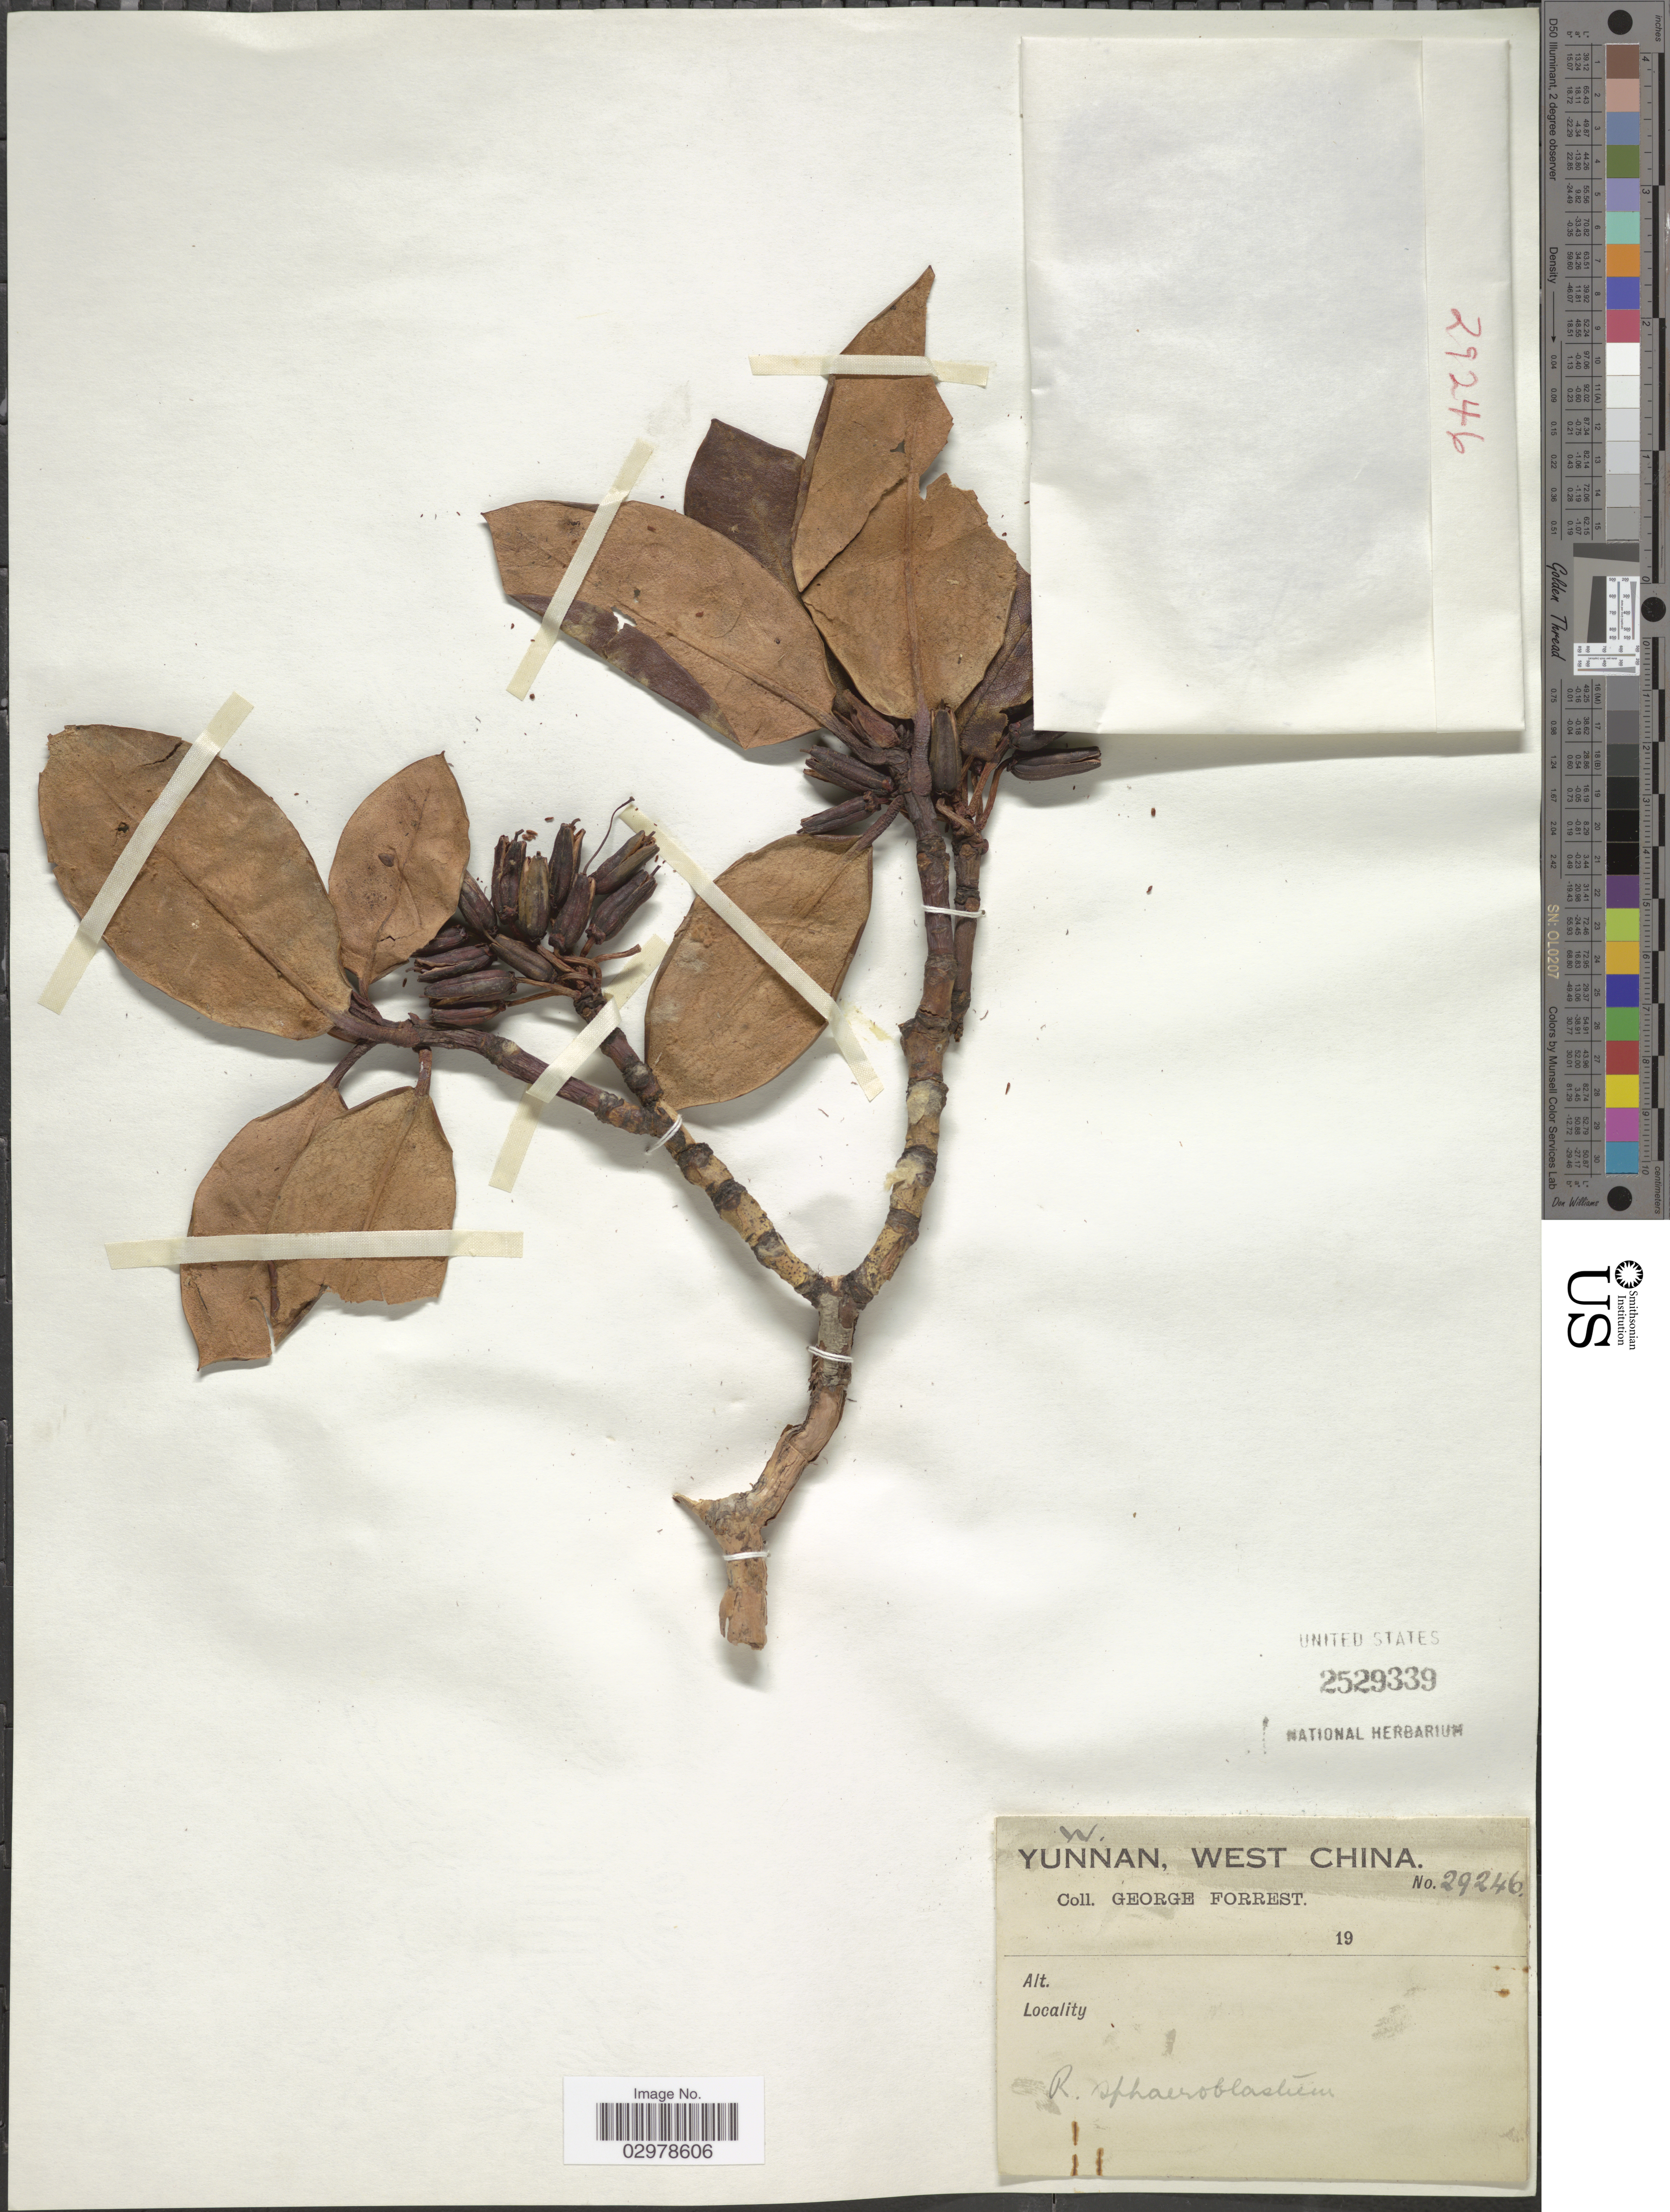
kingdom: Plantae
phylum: Tracheophyta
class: Magnoliopsida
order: Ericales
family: Ericaceae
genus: Rhododendron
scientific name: Rhododendron sphaeroblastum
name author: Balf. f. & Forrest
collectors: G. Forrest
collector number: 29246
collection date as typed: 19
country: China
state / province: Yunnan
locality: W. Yunnan, West China.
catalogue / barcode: US 2529339